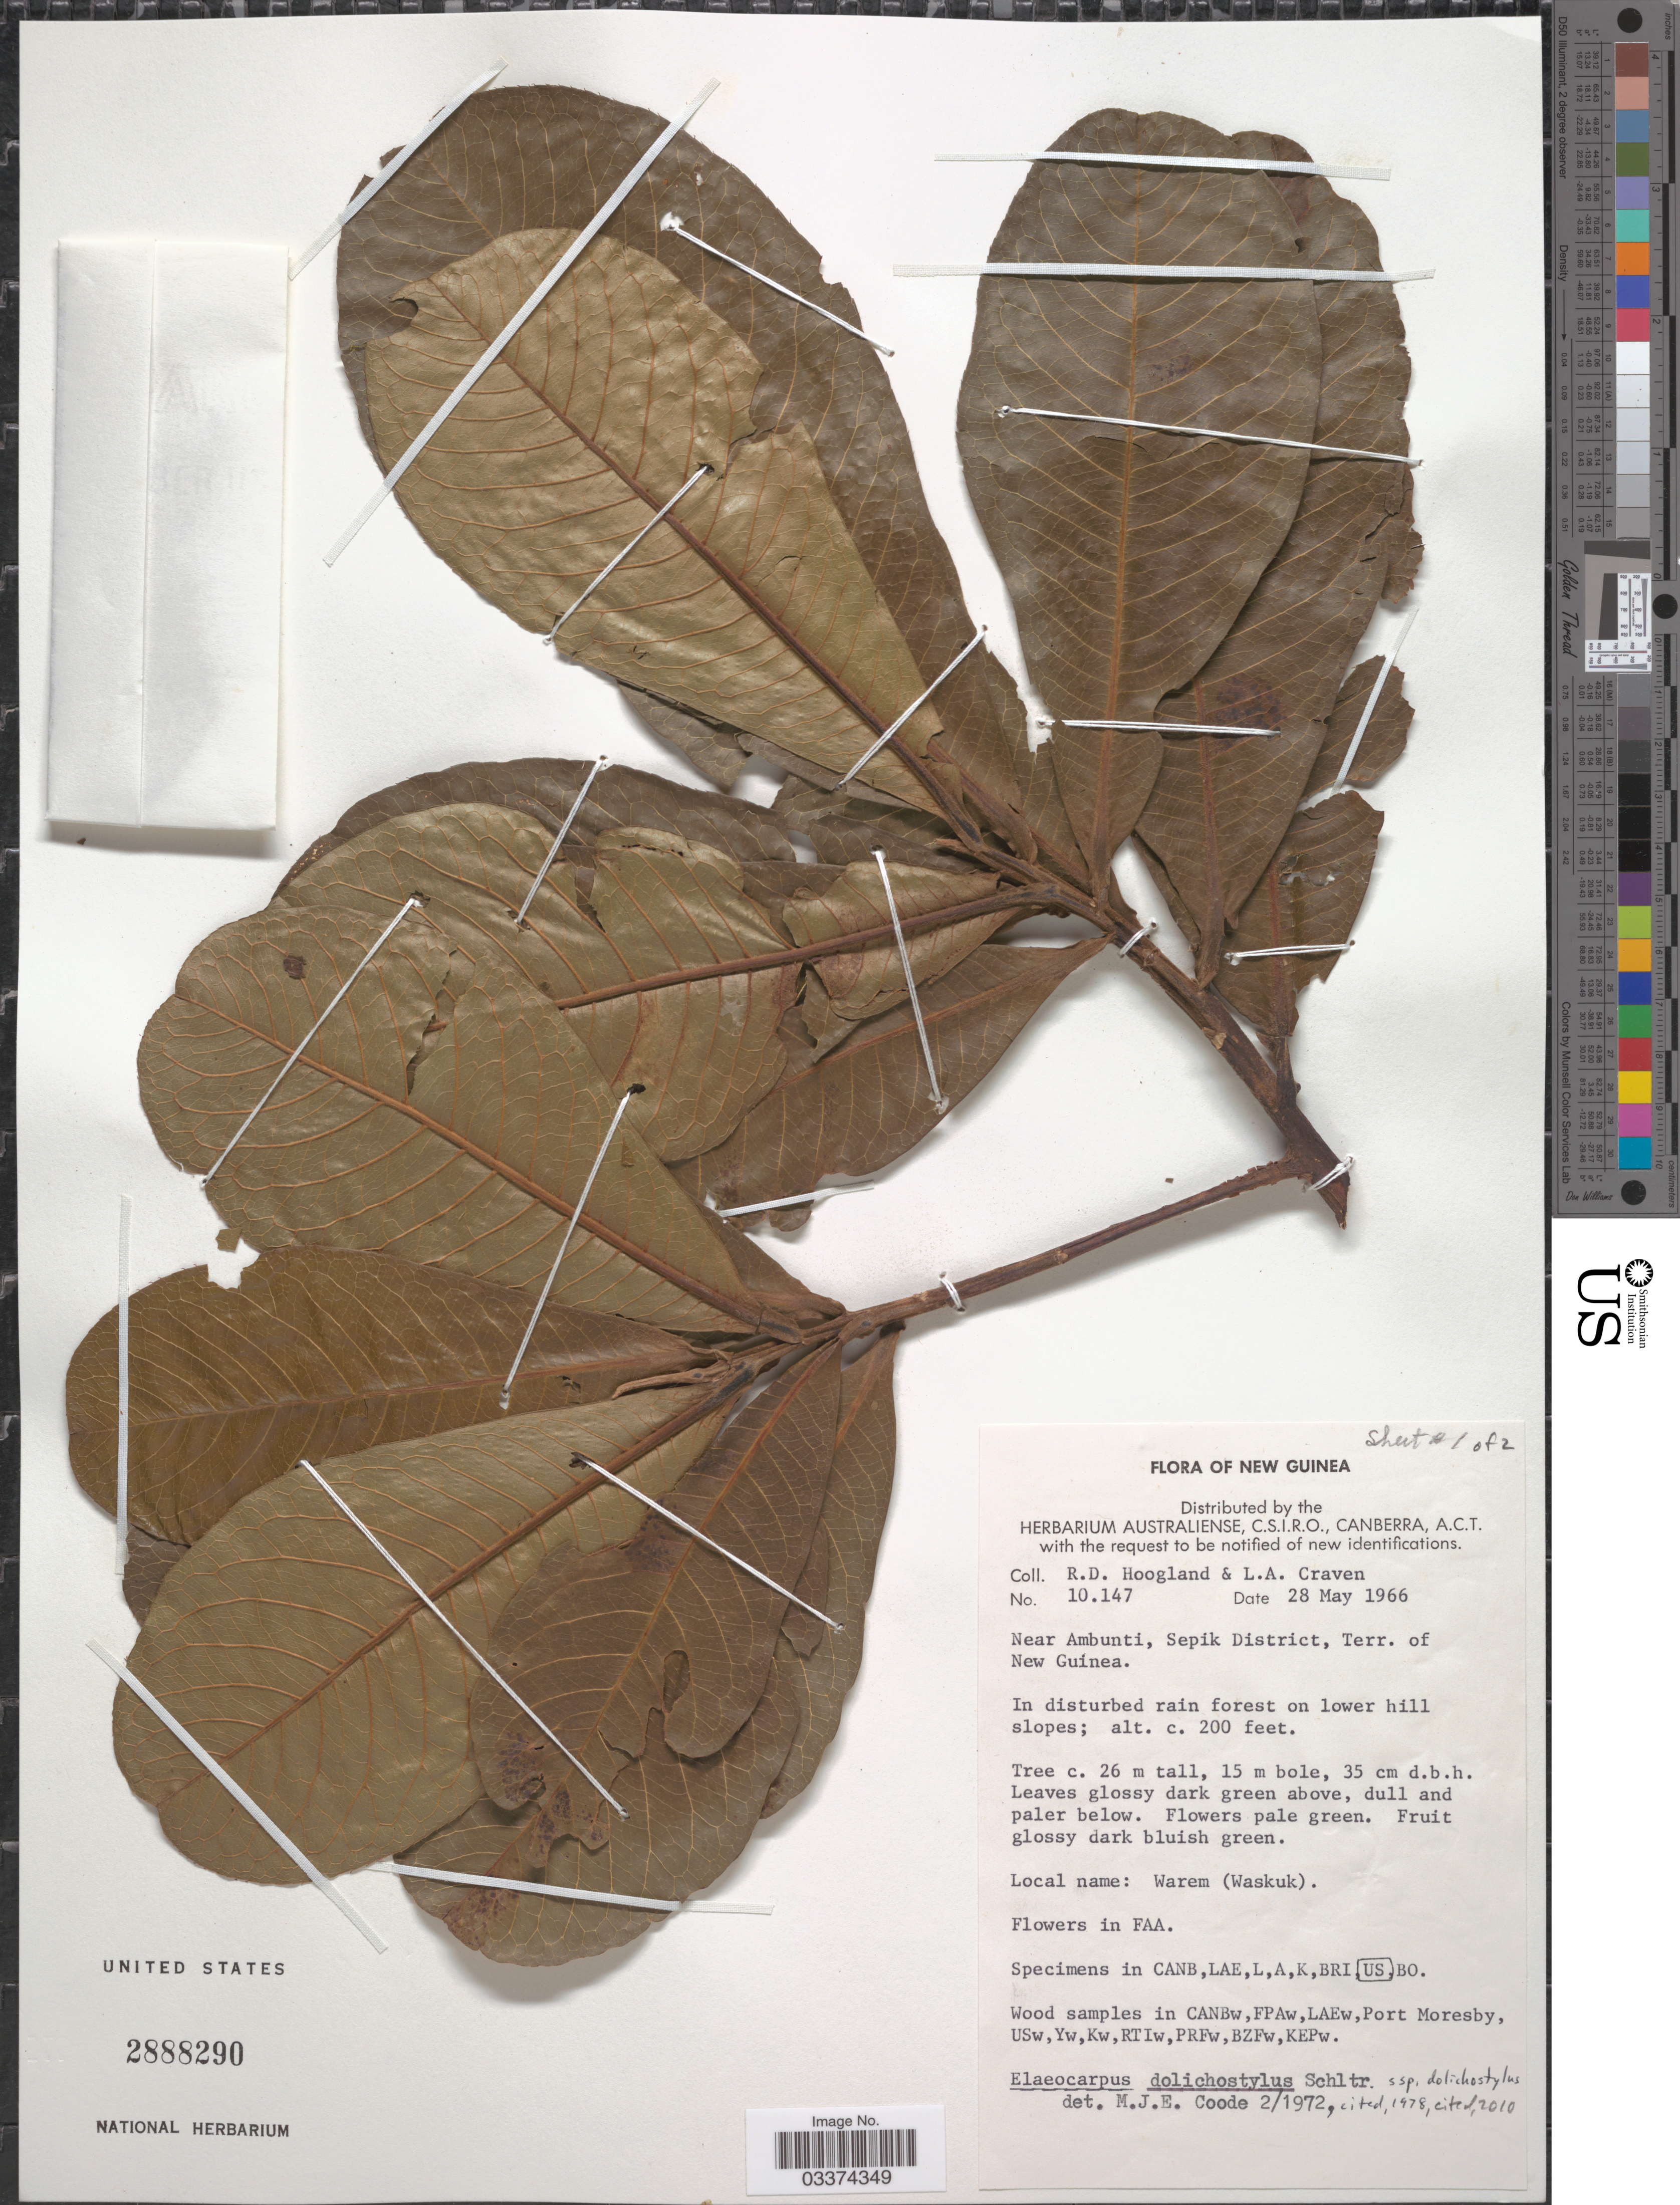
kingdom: Plantae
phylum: Tracheophyta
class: Magnoliopsida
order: Oxalidales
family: Elaeocarpaceae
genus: Elaeocarpus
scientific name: Elaeocarpus dolichostylus var. dolichostylus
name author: Schltr.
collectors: R. D. Hoogland & L. A. Craven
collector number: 10147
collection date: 1966-05-28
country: Papua New Guinea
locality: New Guinea, Near Ambunti, Sepik District, Terr. of New Guinea.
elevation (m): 61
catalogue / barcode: US 2888290